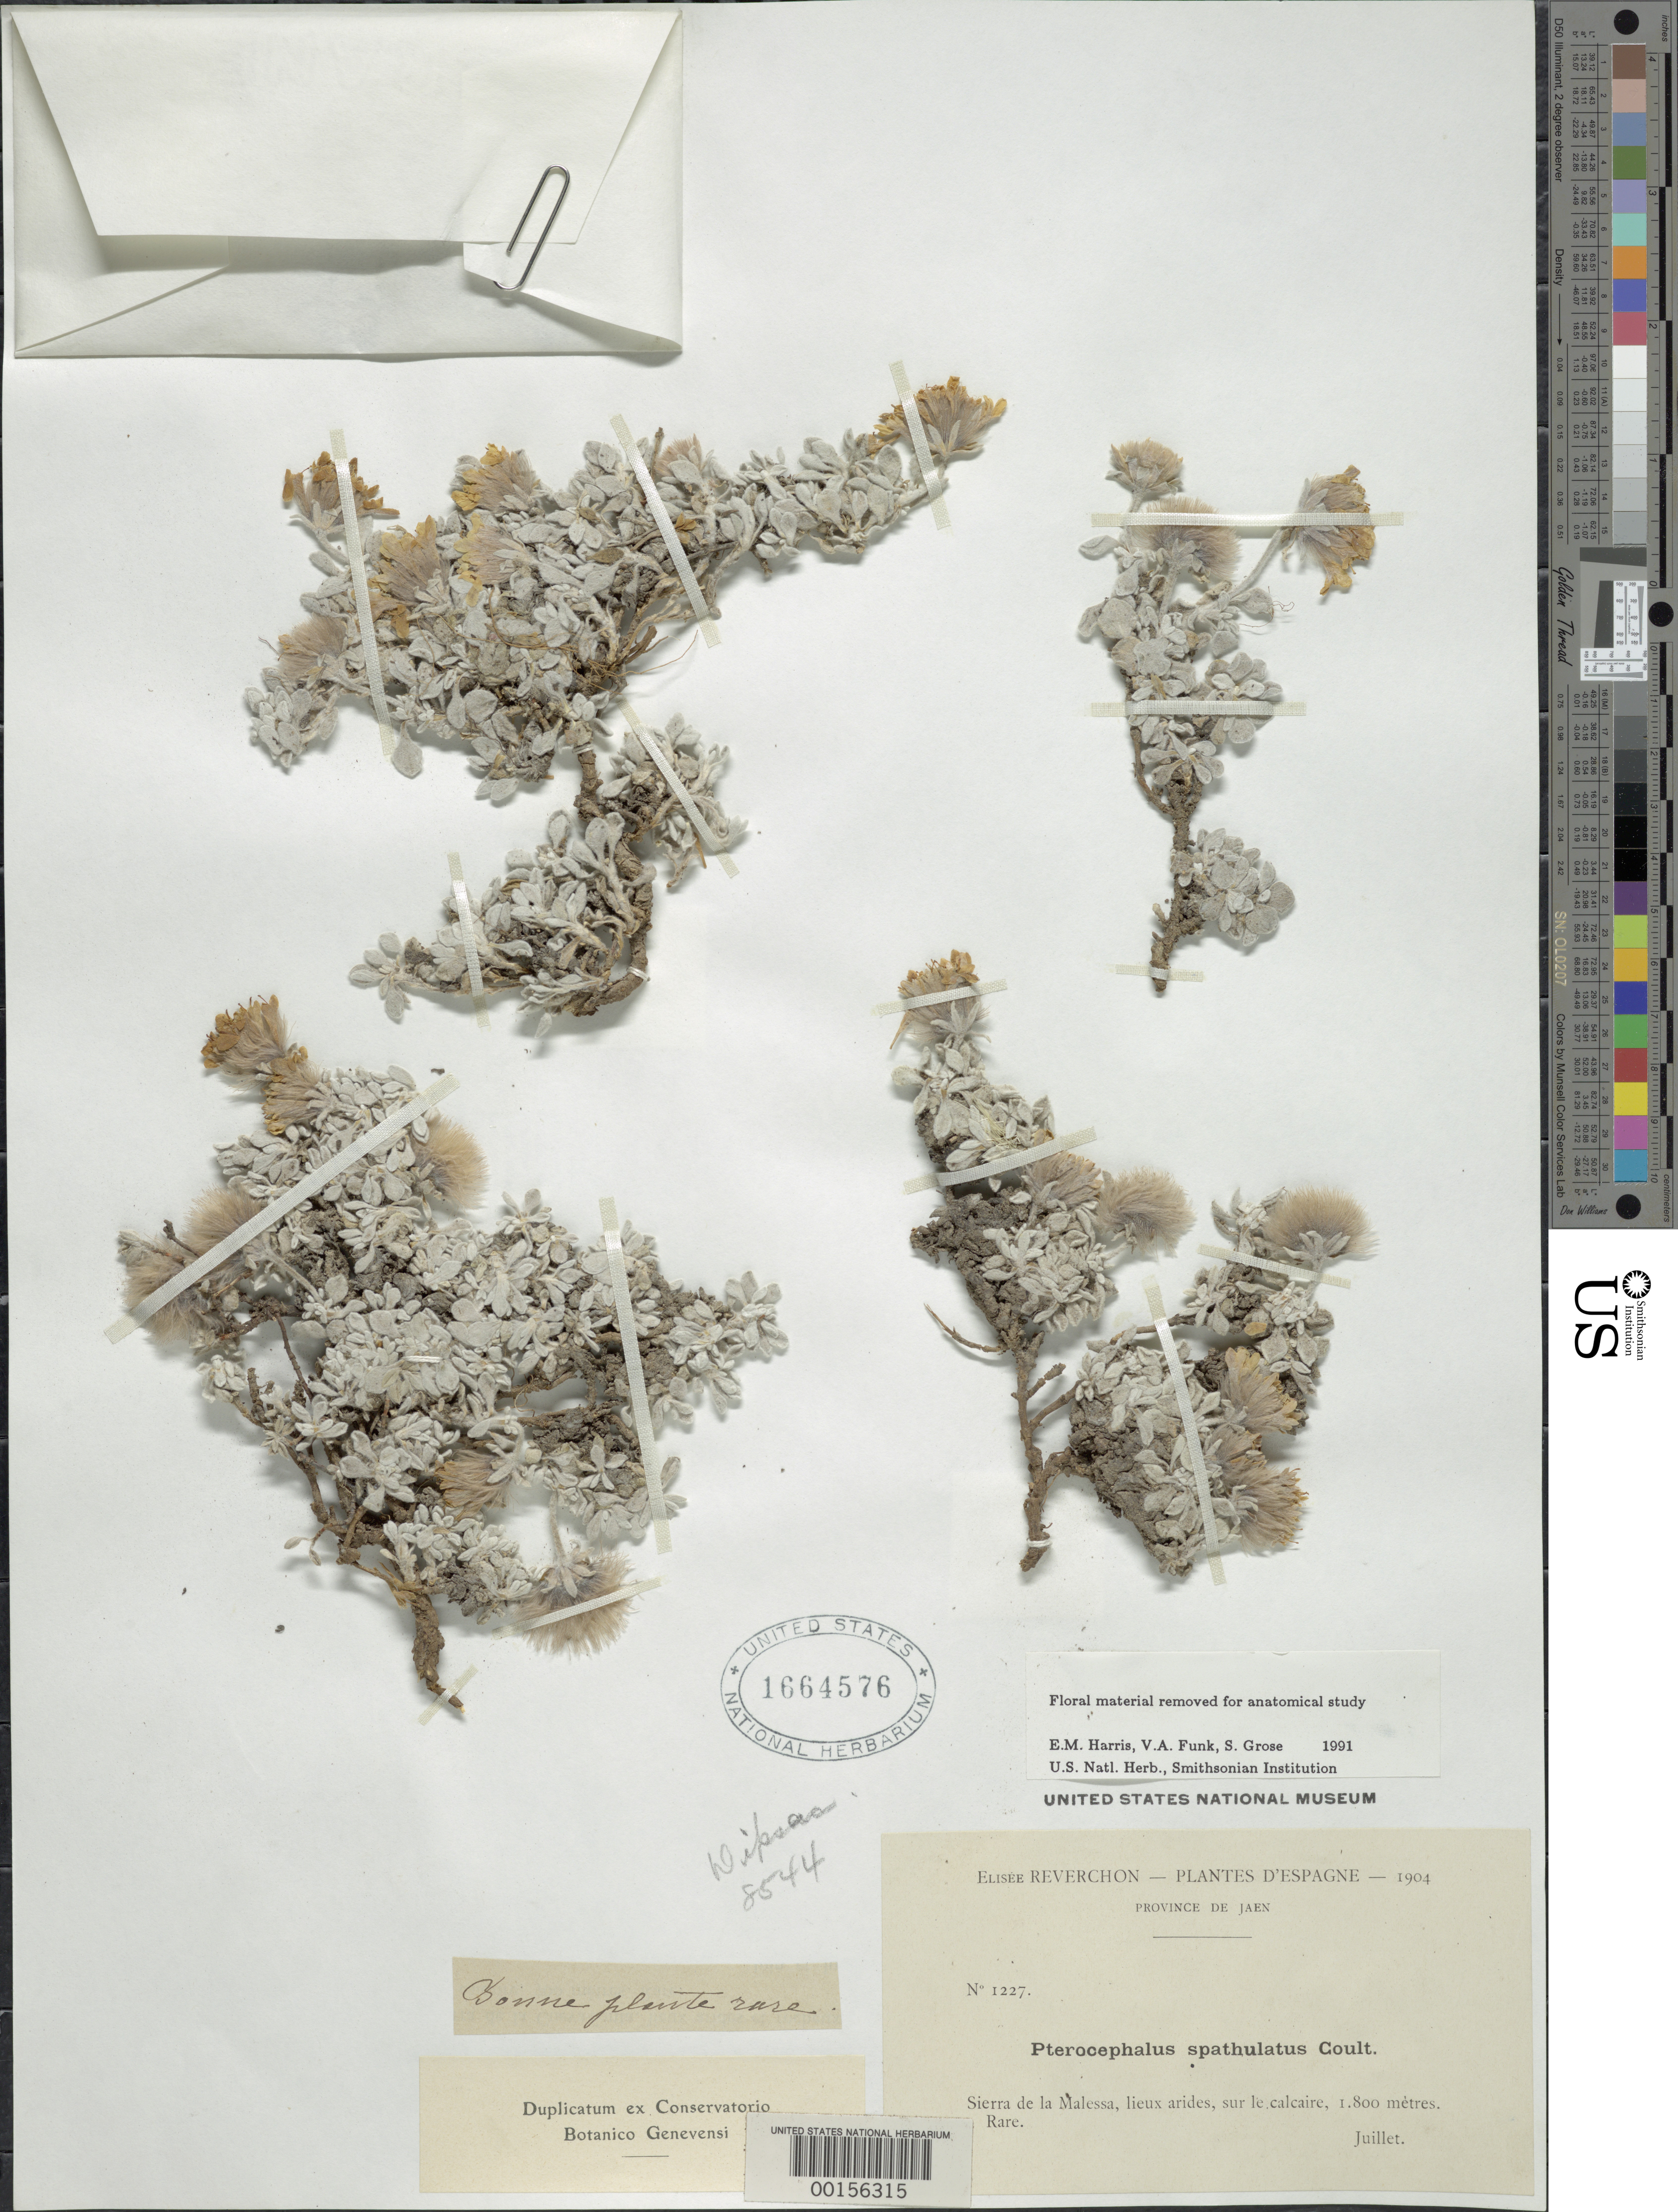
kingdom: Plantae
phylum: Tracheophyta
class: Magnoliopsida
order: Dipsacales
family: Caprifoliaceae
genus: Pterocephalus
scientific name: Pterocephalus spathulatus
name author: Coult.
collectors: E. Reverchon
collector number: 1227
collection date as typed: Jul 1904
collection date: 1904-07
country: Spain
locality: De Jean Prov., Sierra de la Malessa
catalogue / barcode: US 1664576